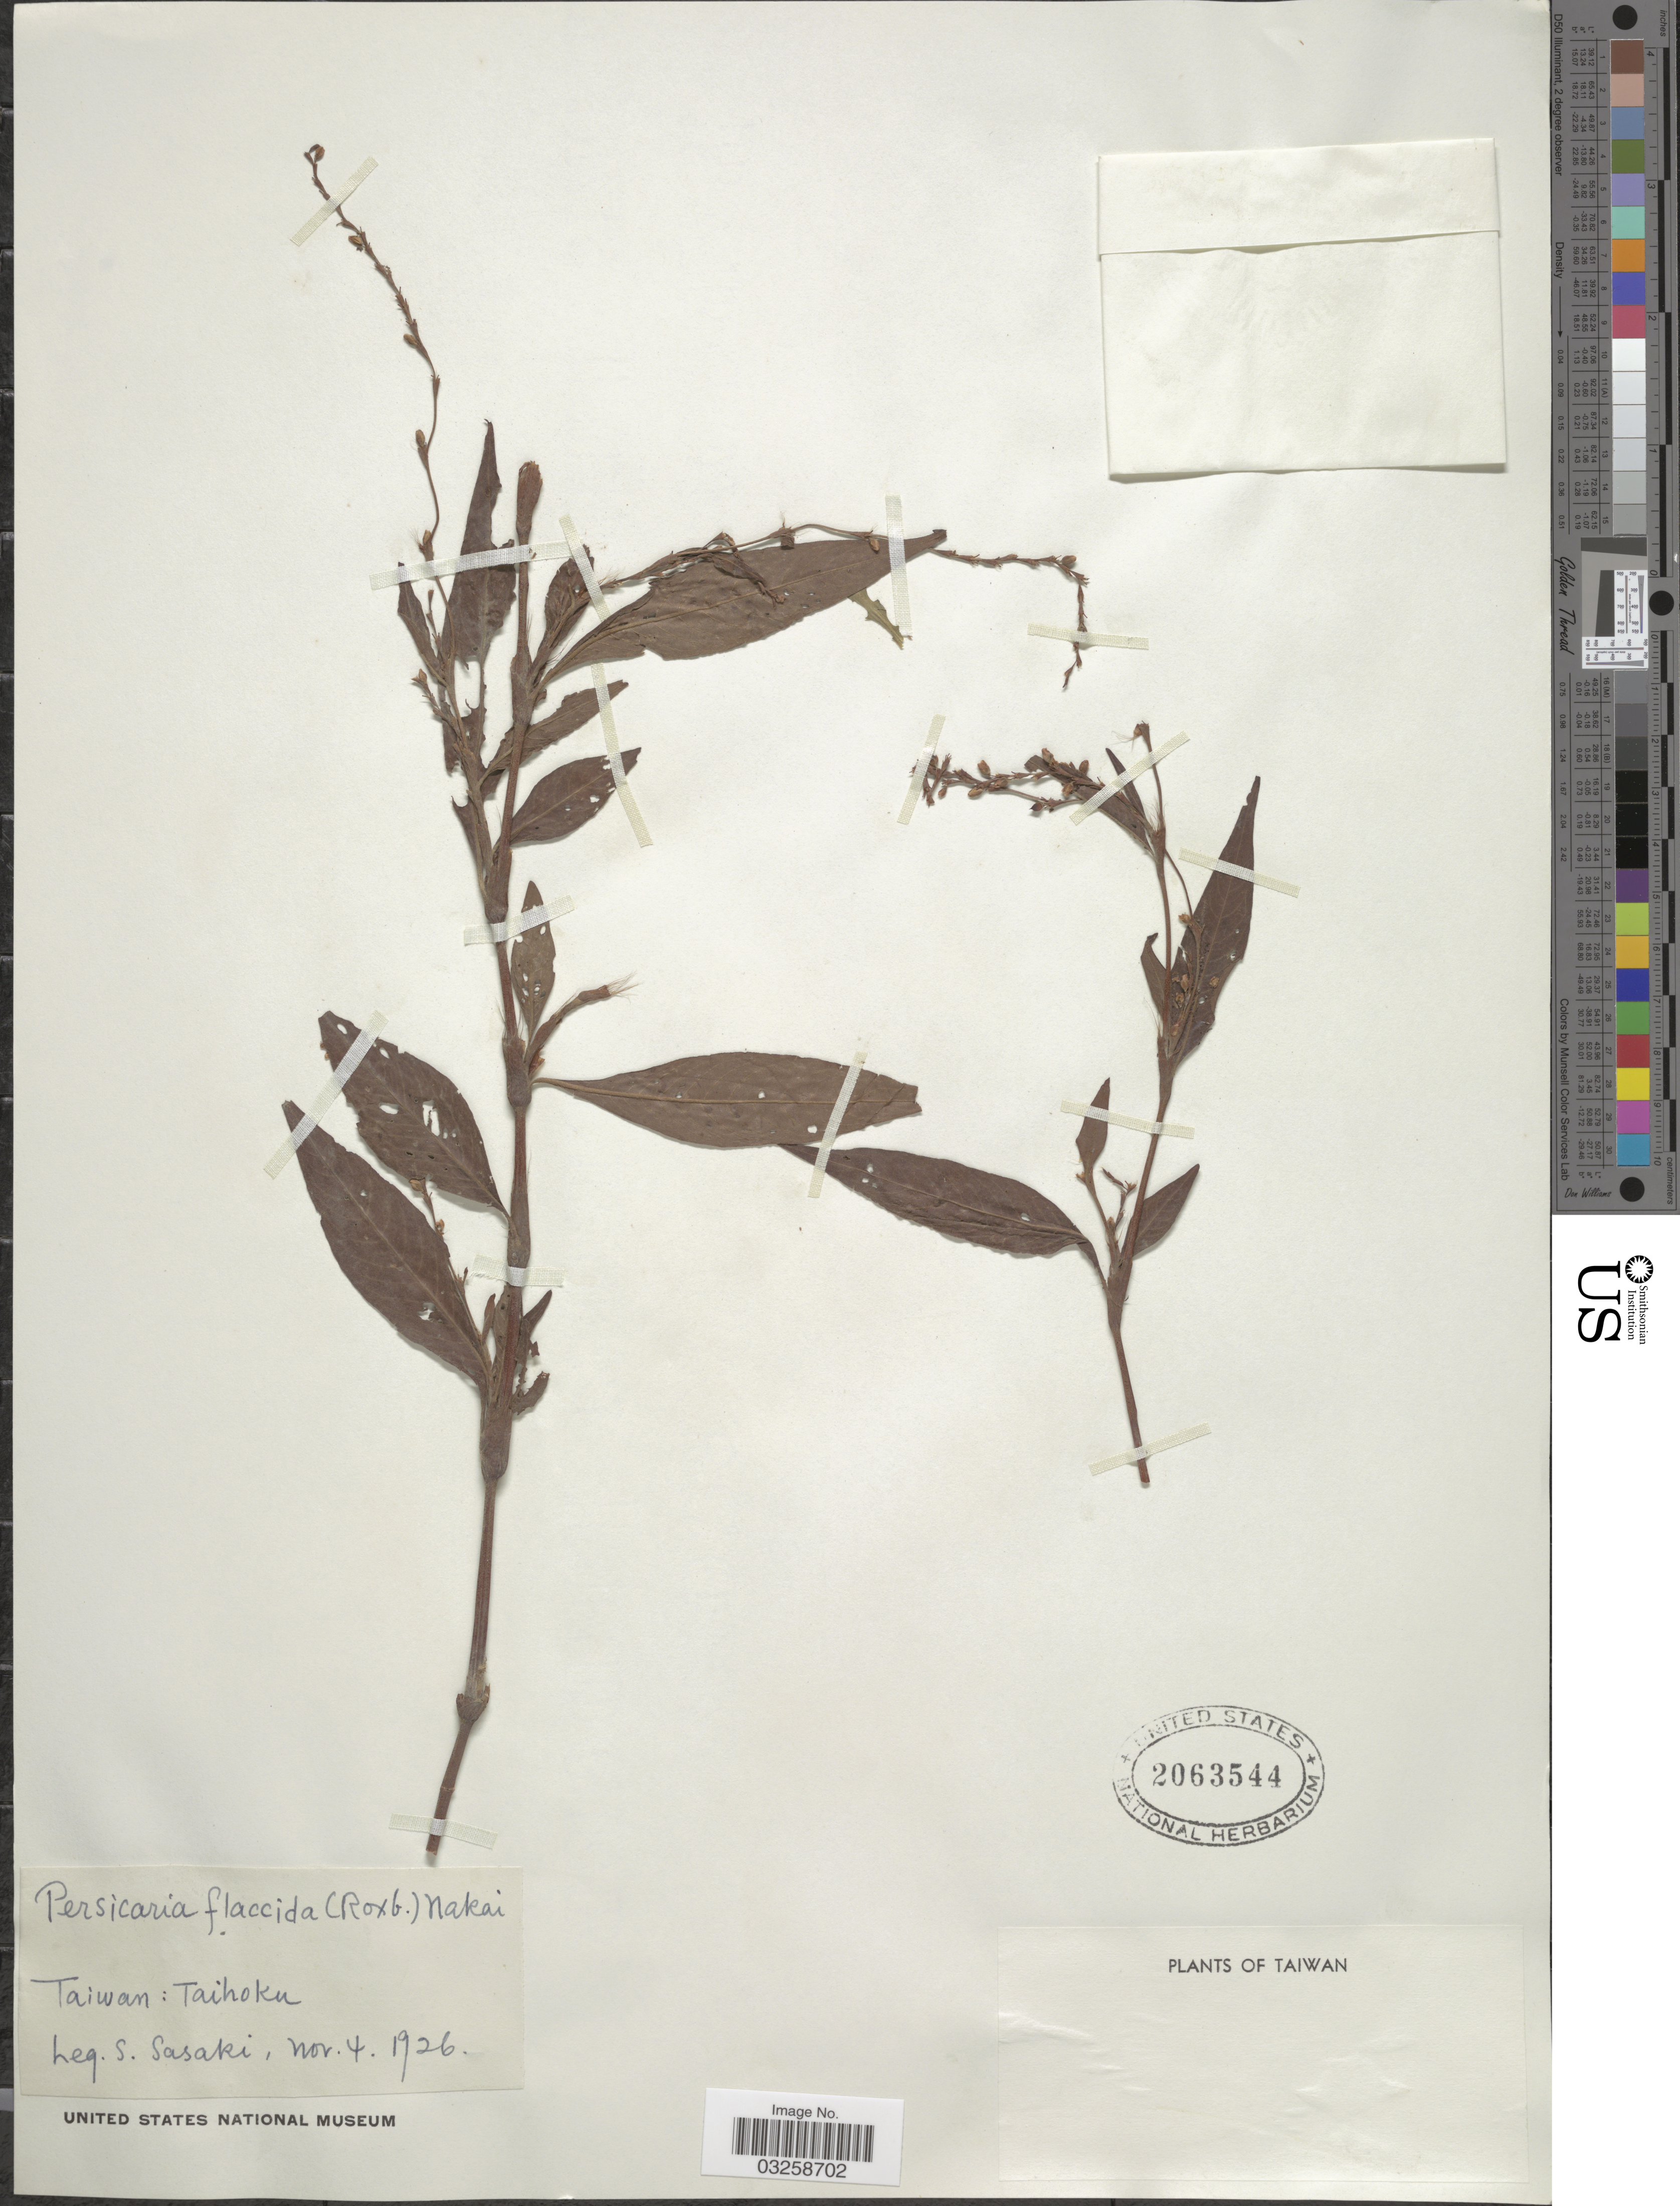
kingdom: Plantae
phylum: Tracheophyta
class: Magnoliopsida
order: Caryophyllales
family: Polygonaceae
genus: Polygonum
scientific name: Polygonum hydropiper var. flaccidum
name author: (Meisn.) Steward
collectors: S. Sasaki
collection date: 1926-11-04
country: Taiwan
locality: Taihoku.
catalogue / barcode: US 2063544